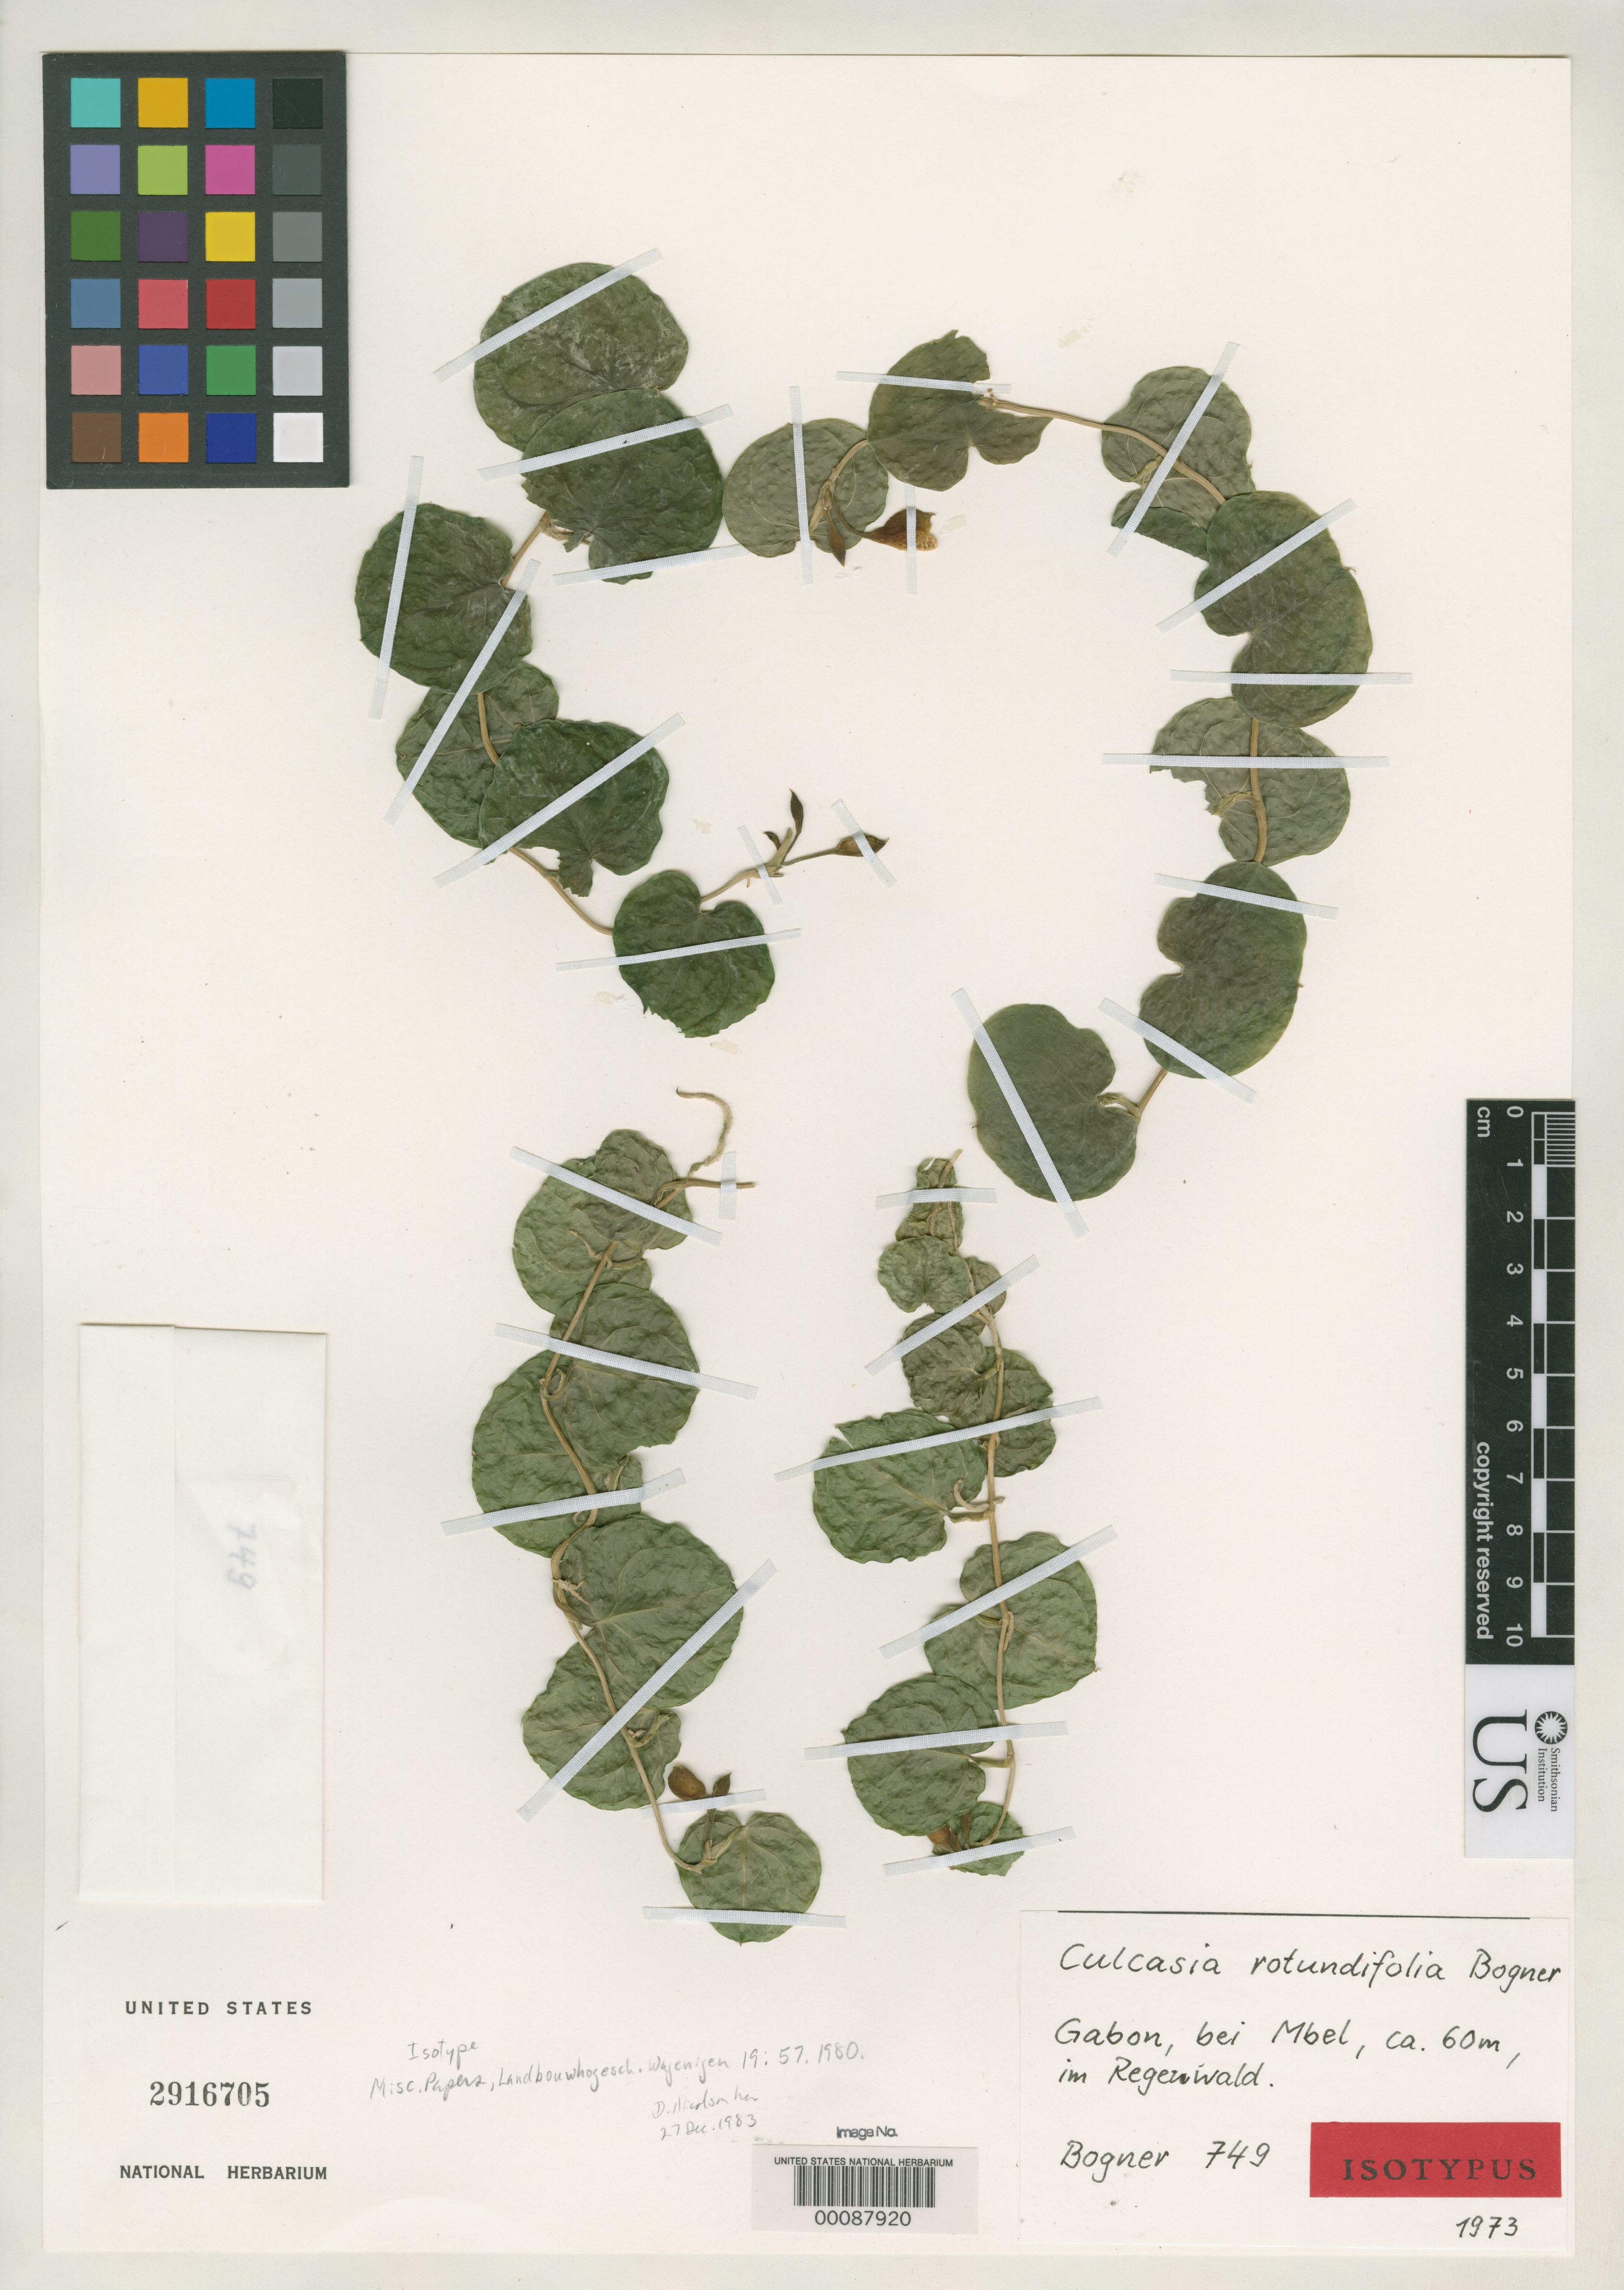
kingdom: Plantae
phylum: Tracheophyta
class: Liliopsida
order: Alismatales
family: Araceae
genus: Culcasia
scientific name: Culcasia rotundifolia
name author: Bogner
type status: Isotype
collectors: J. Bogner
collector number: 749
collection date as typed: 1973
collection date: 1973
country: Gabon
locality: Bei Mbel im Regenwald.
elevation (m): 60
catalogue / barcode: US 2916705